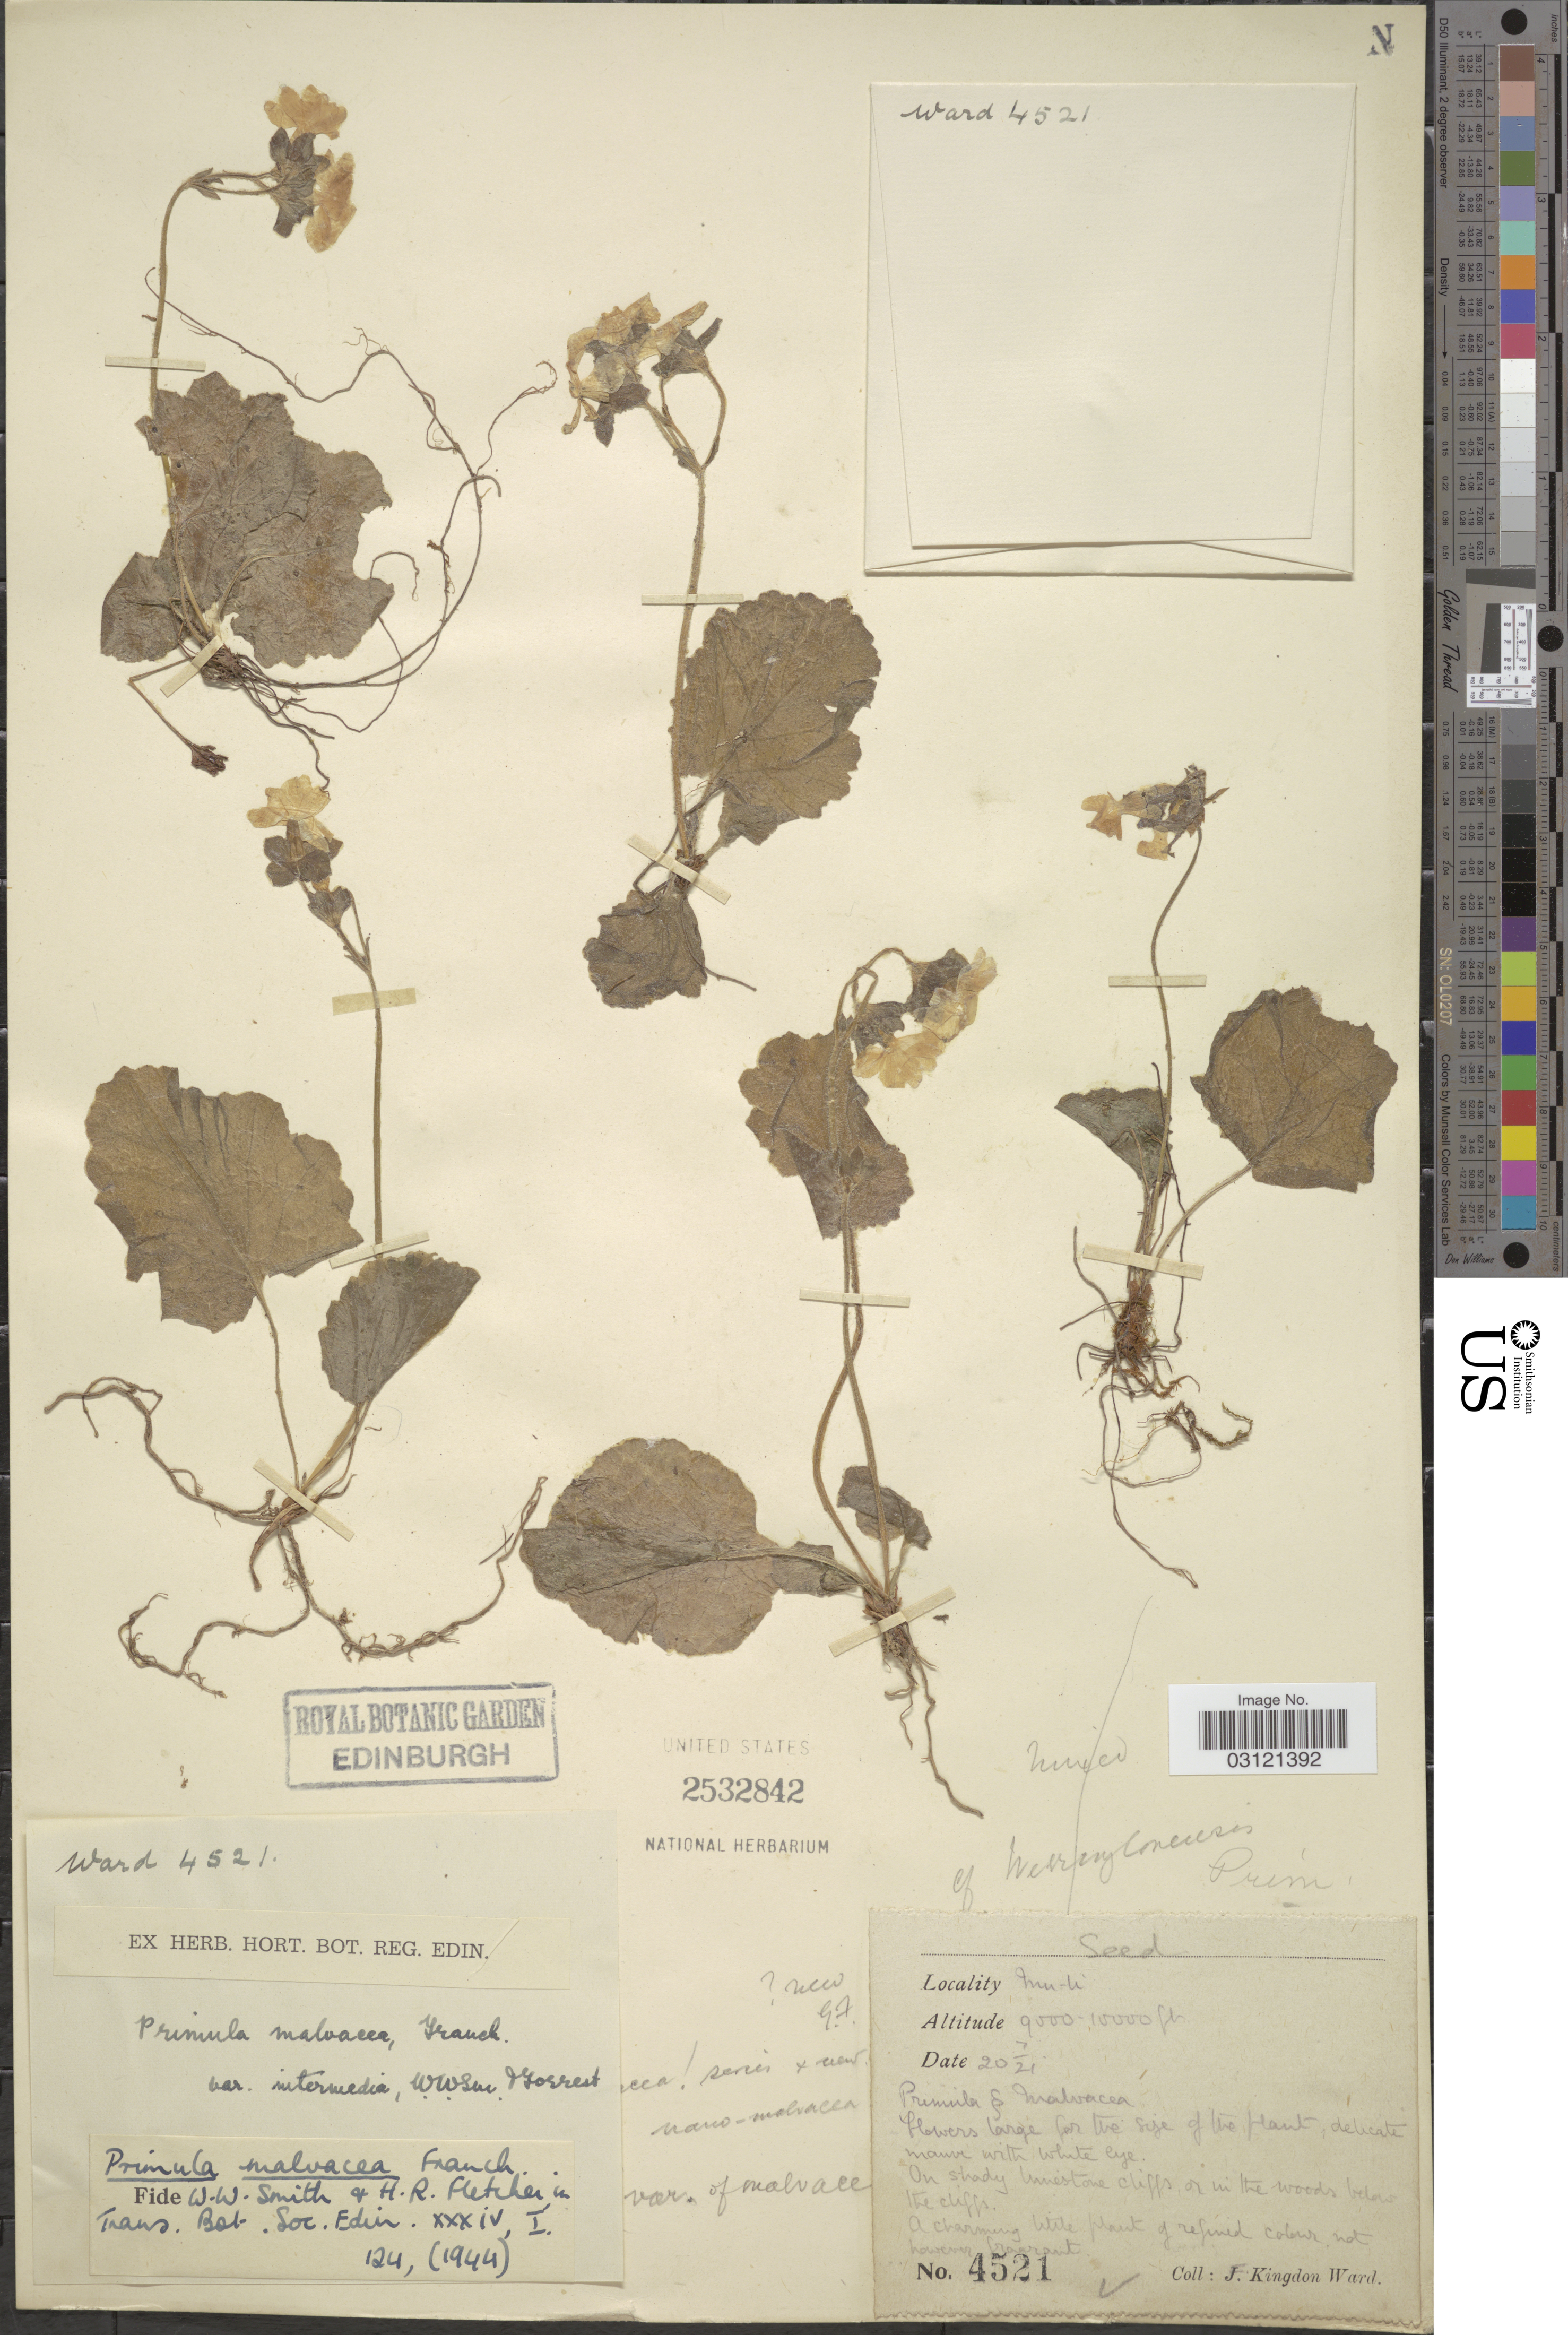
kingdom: Plantae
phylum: Tracheophyta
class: Magnoliopsida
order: Ericales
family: Primulaceae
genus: Primula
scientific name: Primula malvacea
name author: Franch.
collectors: F. Kingdon Ward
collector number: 4521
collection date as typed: Transcribed d/m/y: 20/7/21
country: China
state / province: Xizang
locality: Mu-li.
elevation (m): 2743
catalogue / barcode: US 2532842